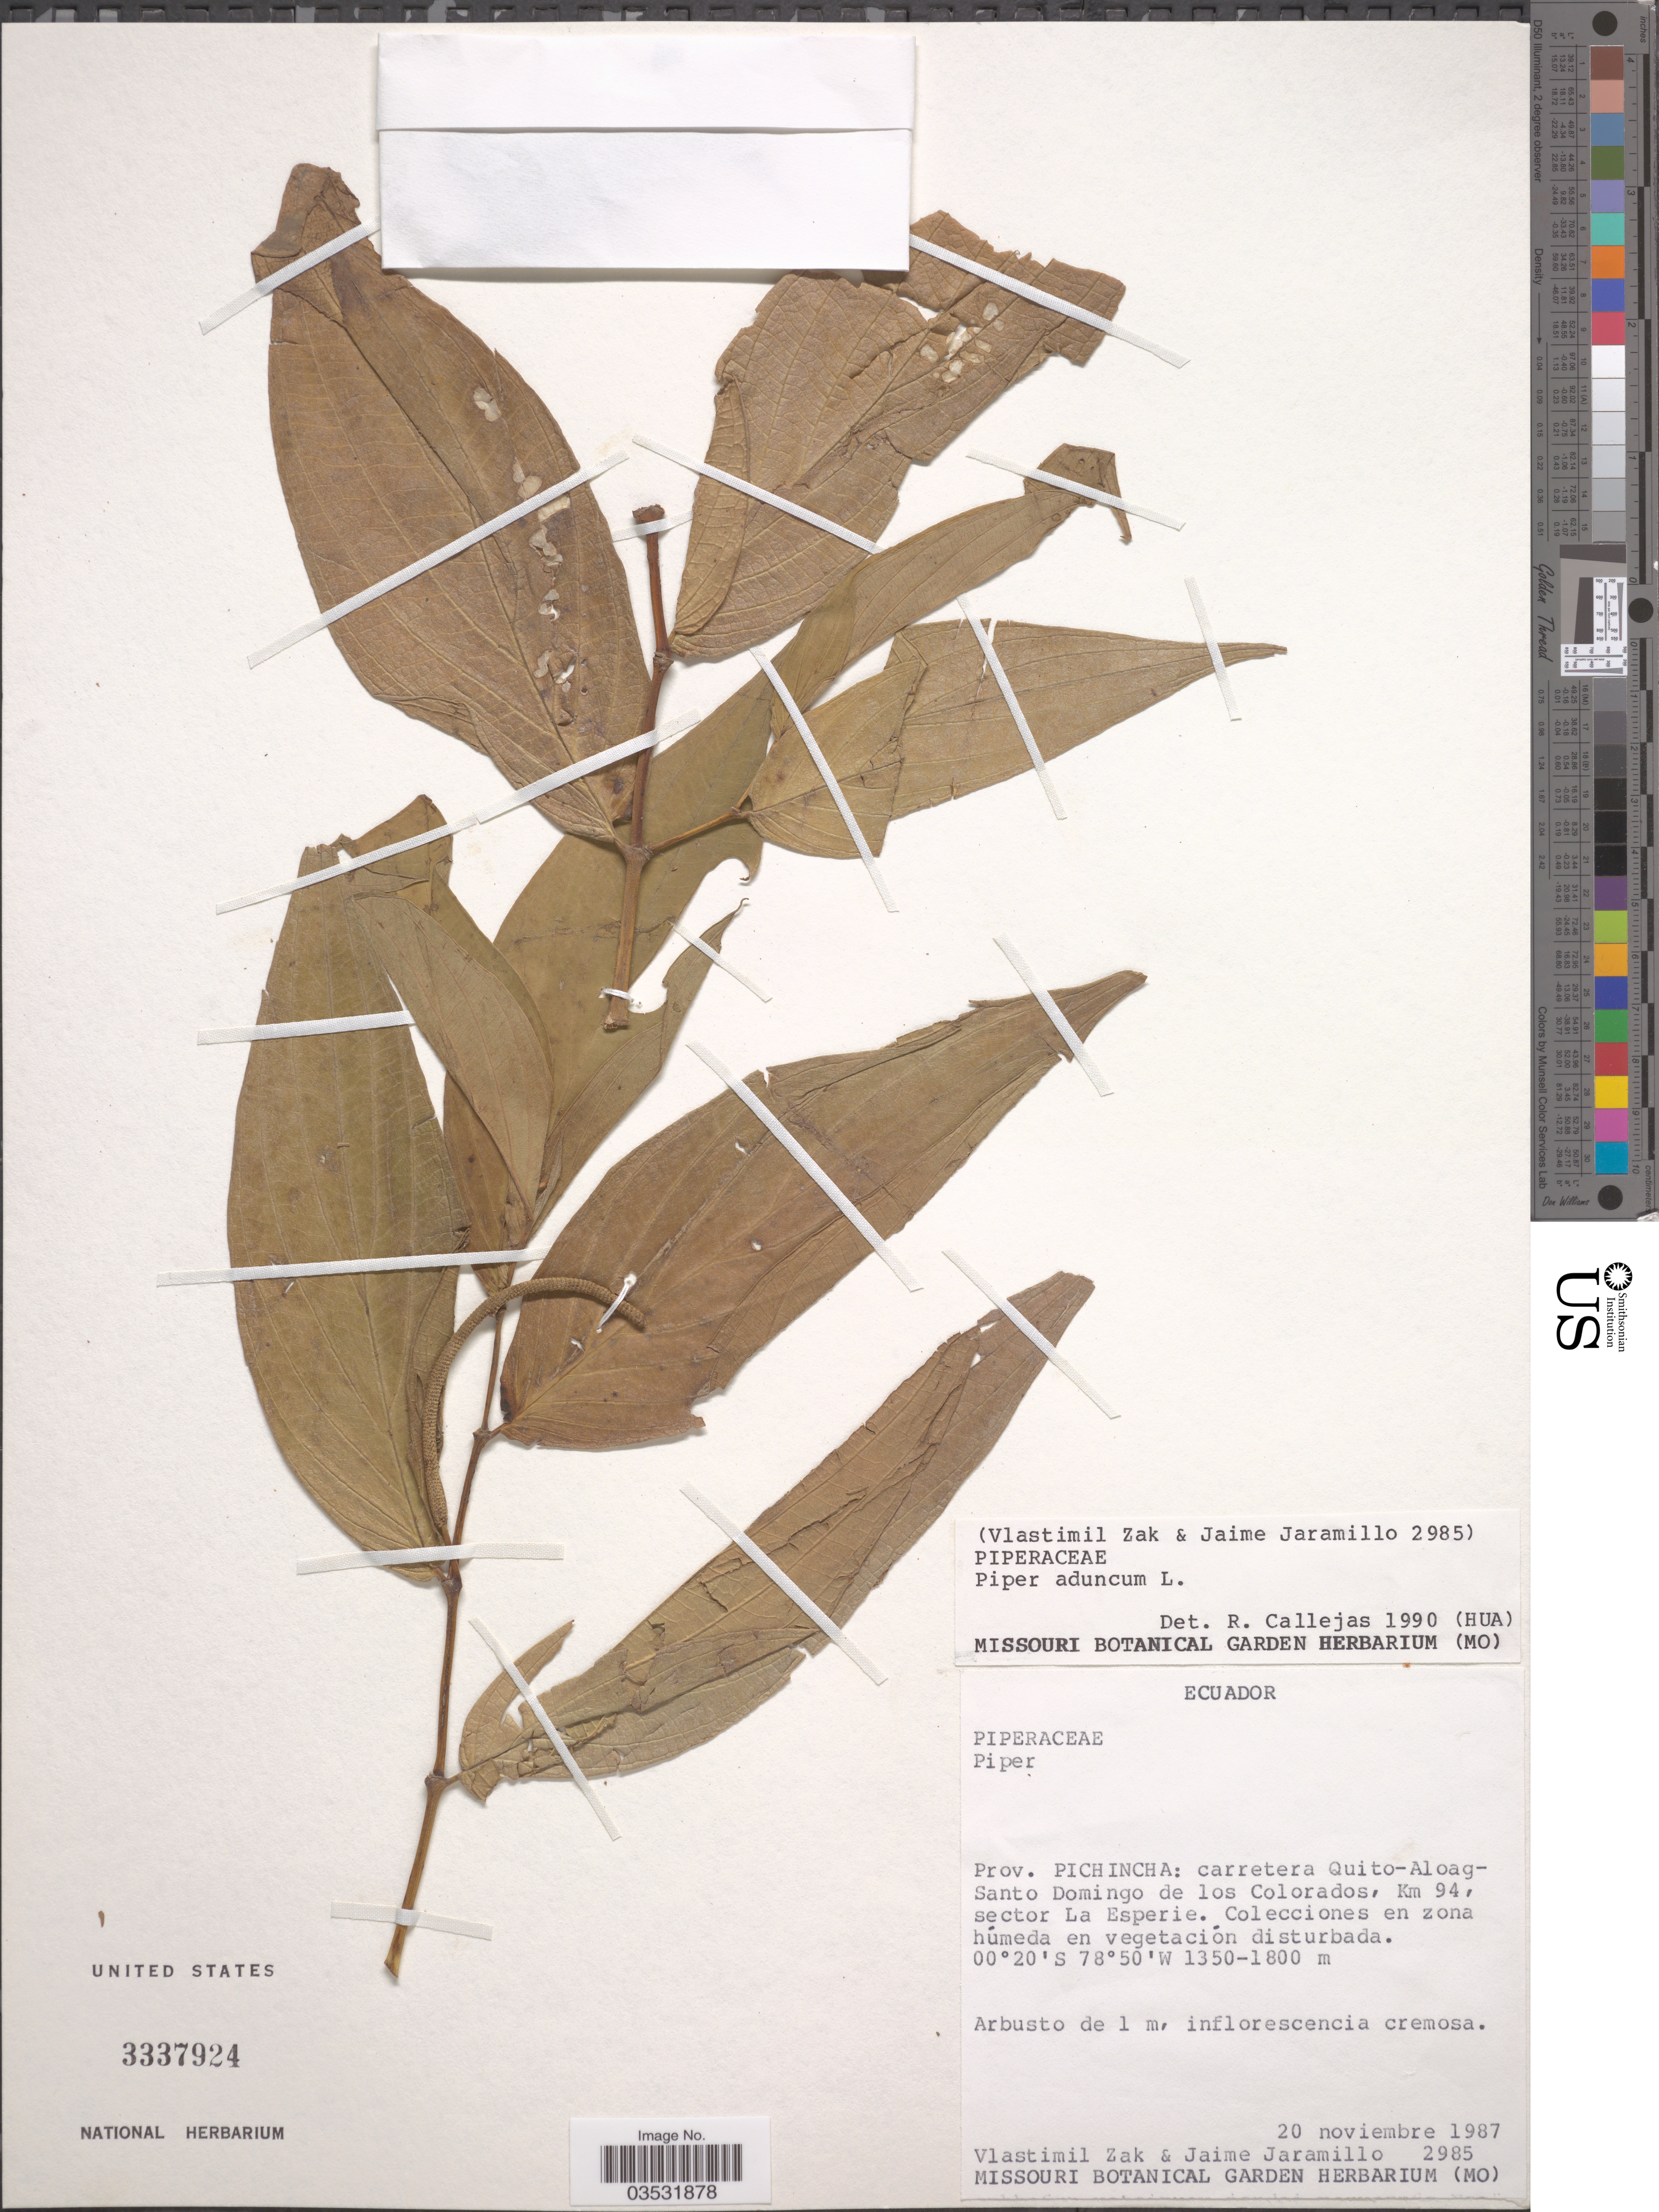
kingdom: Plantae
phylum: Tracheophyta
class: Magnoliopsida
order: Piperales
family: Piperaceae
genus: Piper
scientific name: Piper aduncum var. aduncum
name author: L.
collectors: V. Zak & J. Jaramillo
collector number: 2985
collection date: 1987-11-20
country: Ecuador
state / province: Pichincha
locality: Carretera Quito-Aloag-Santo Domingo de los Colorados, Km 94, sector La Esperie.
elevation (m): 1350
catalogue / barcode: US 3337924